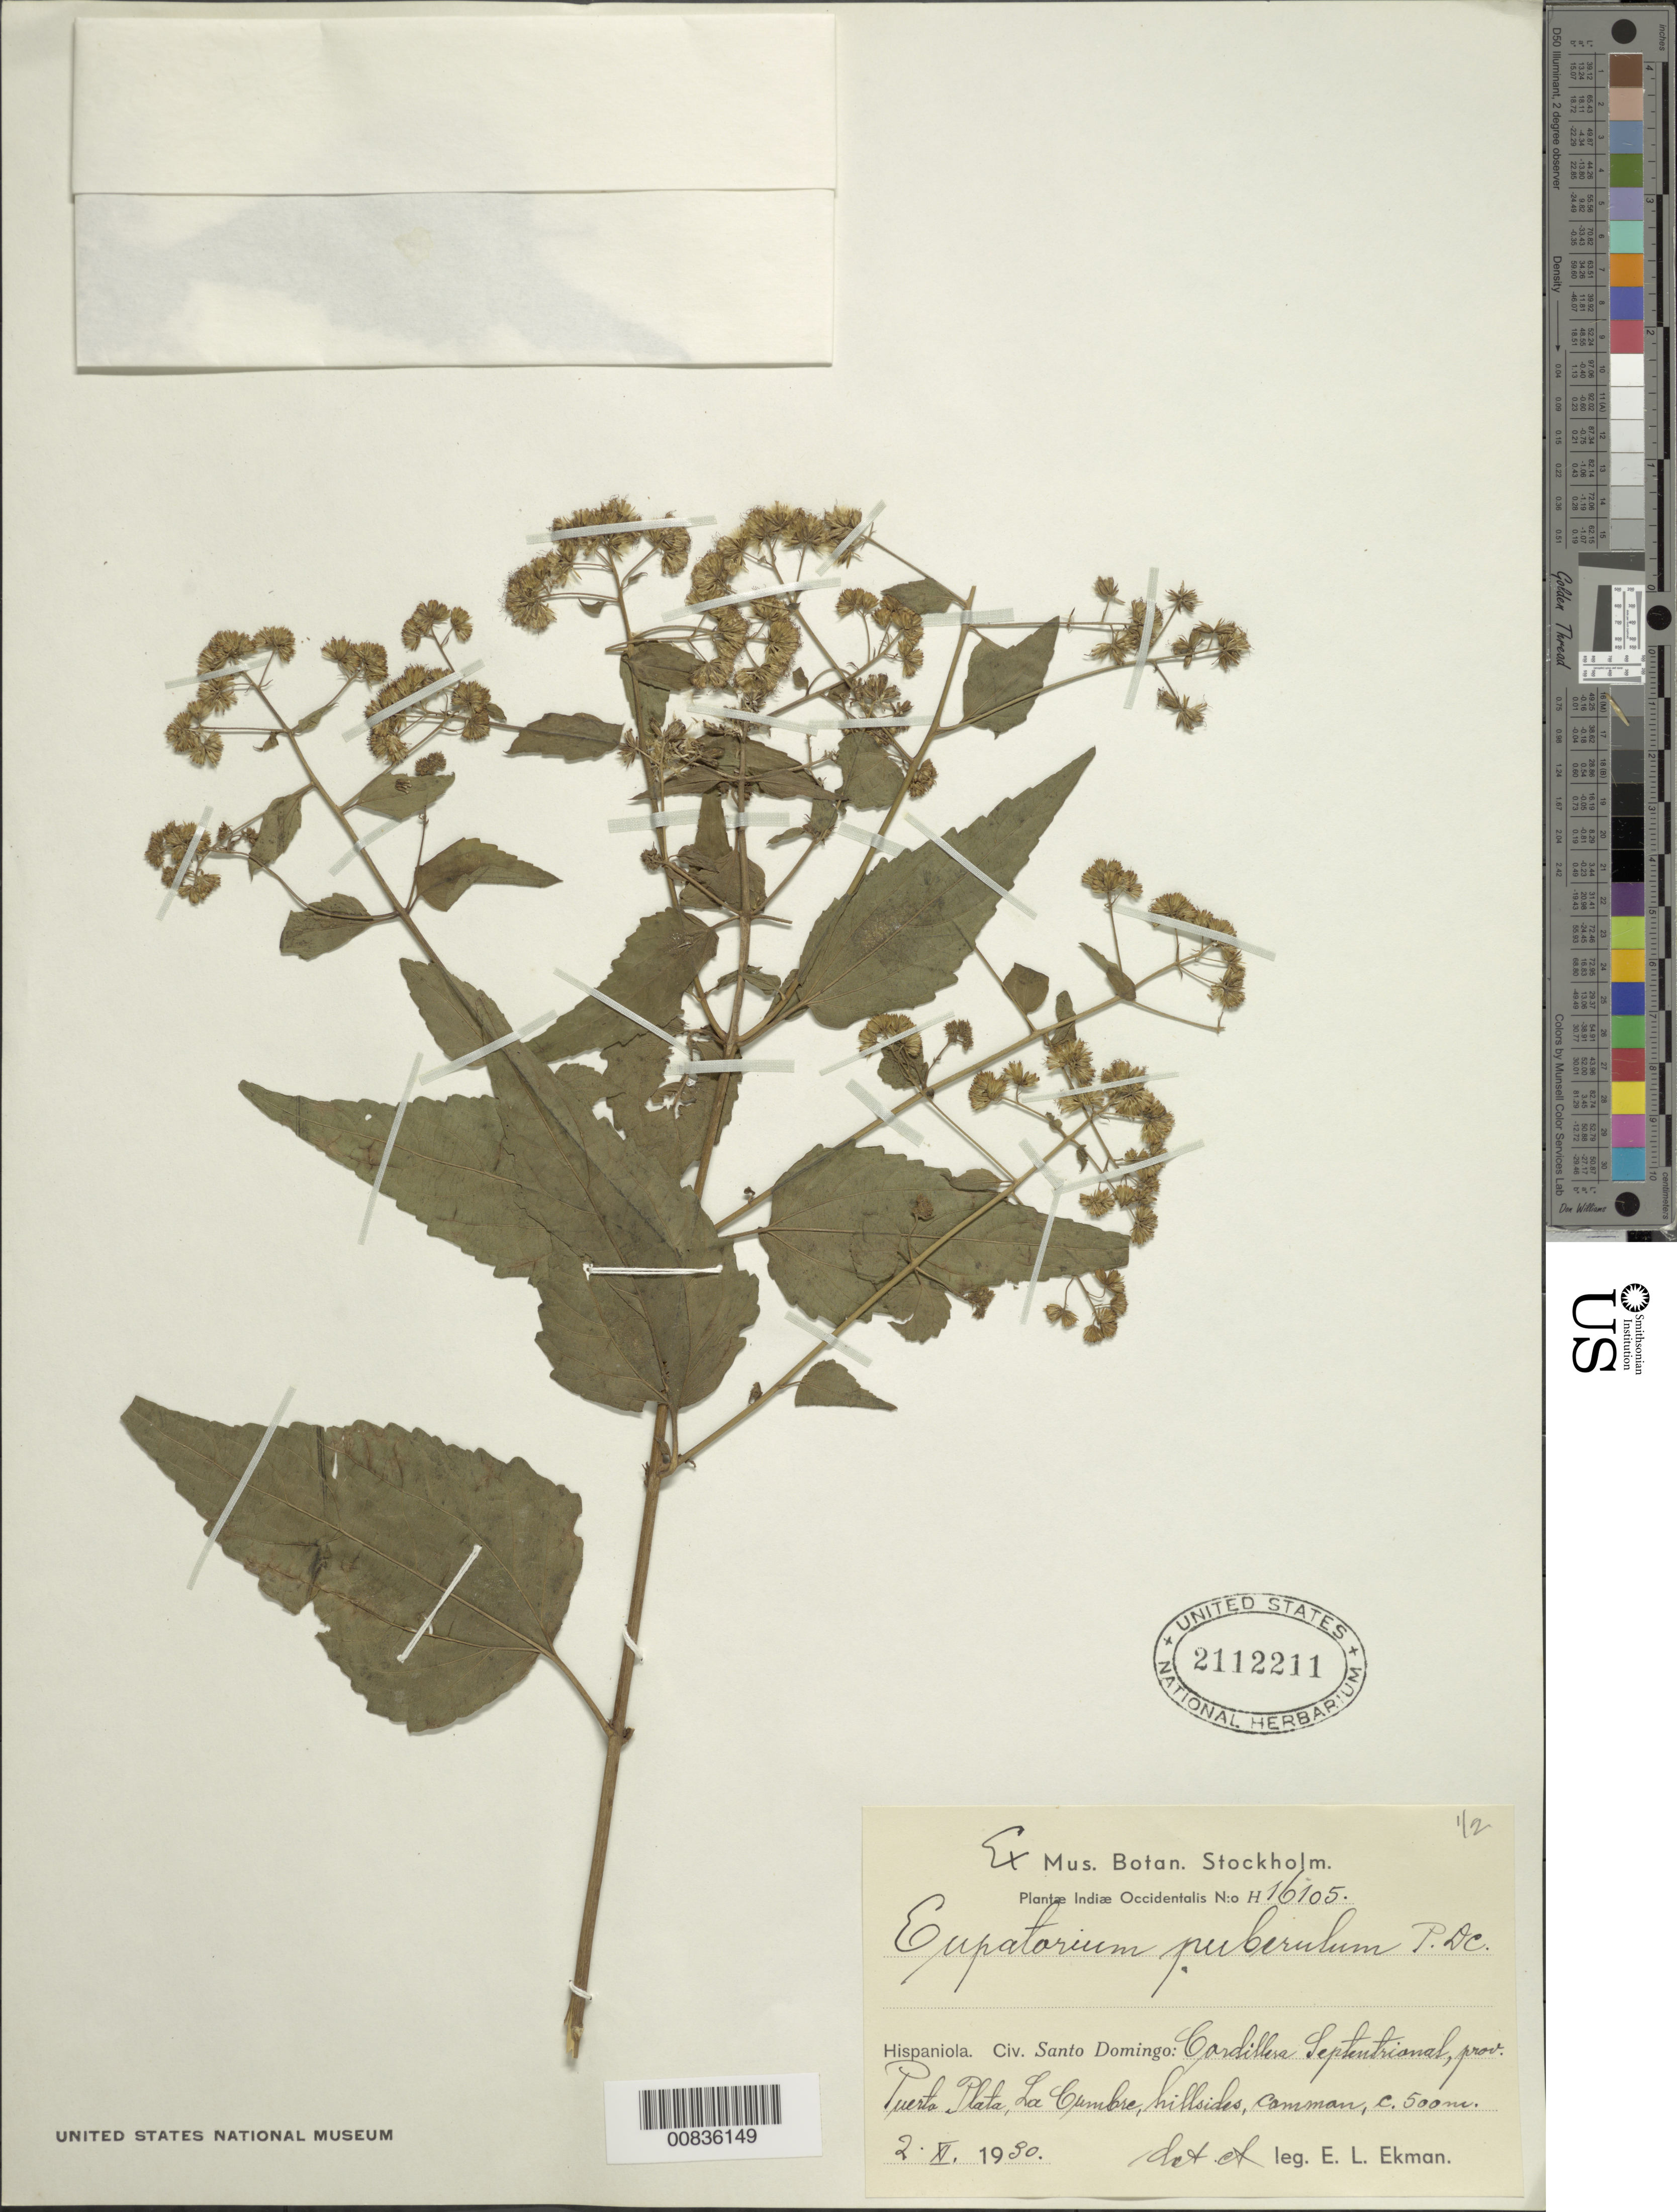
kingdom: Plantae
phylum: Tracheophyta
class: Magnoliopsida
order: Asterales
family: Asteraceae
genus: Koanophyllon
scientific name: Koanophyllon puberulum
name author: (DC.) R.M. King & H. Rob.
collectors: E. L. Ekman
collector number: H 16105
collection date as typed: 02 Nov 1930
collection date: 1930-11-02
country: Dominican Republic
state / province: Puerto Plata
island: Hispaniola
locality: Cordillera Septentrional, La Cumbre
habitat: Hillsides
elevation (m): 500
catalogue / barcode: US 2112211